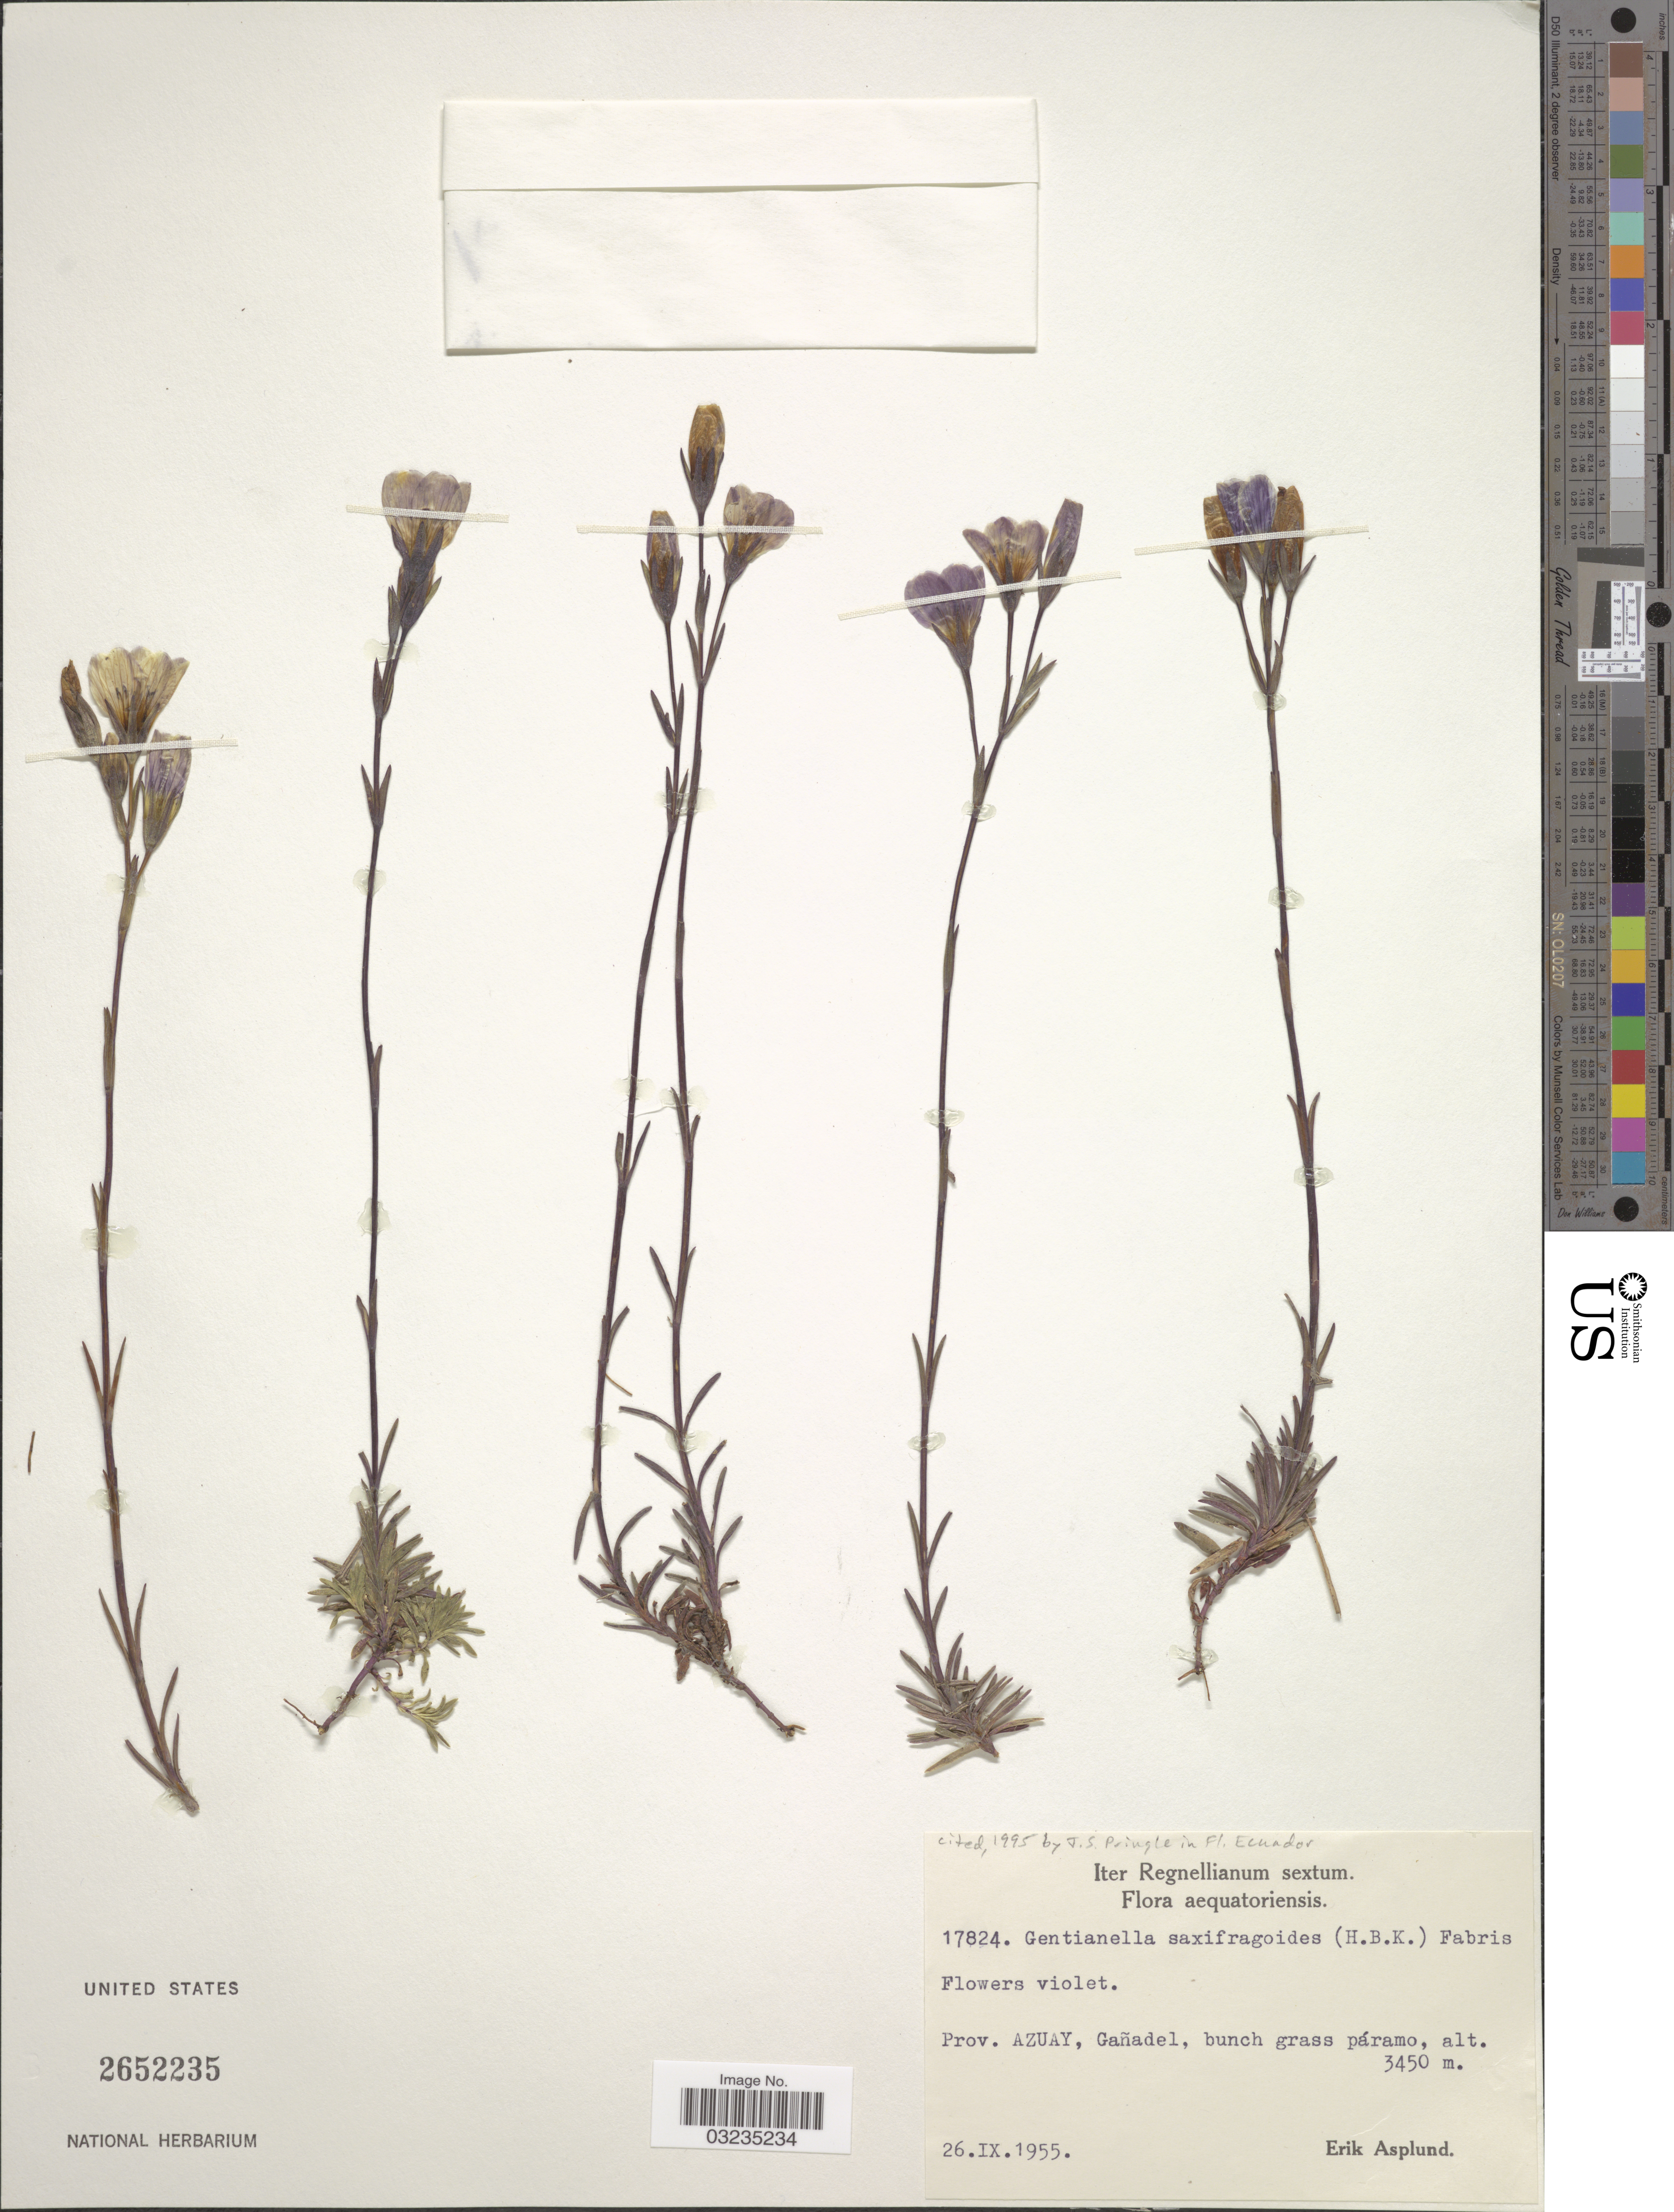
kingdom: Plantae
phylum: Tracheophyta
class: Magnoliopsida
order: Gentianales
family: Gentianaceae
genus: Gentiana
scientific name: Gentiana saxifragoides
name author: Kunth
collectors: E. Asplund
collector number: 17524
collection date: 1955-09-26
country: Ecuador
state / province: Azuay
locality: Prov. Azuay, Gañadel, bunch grass páramo.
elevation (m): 3450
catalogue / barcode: US 2652235